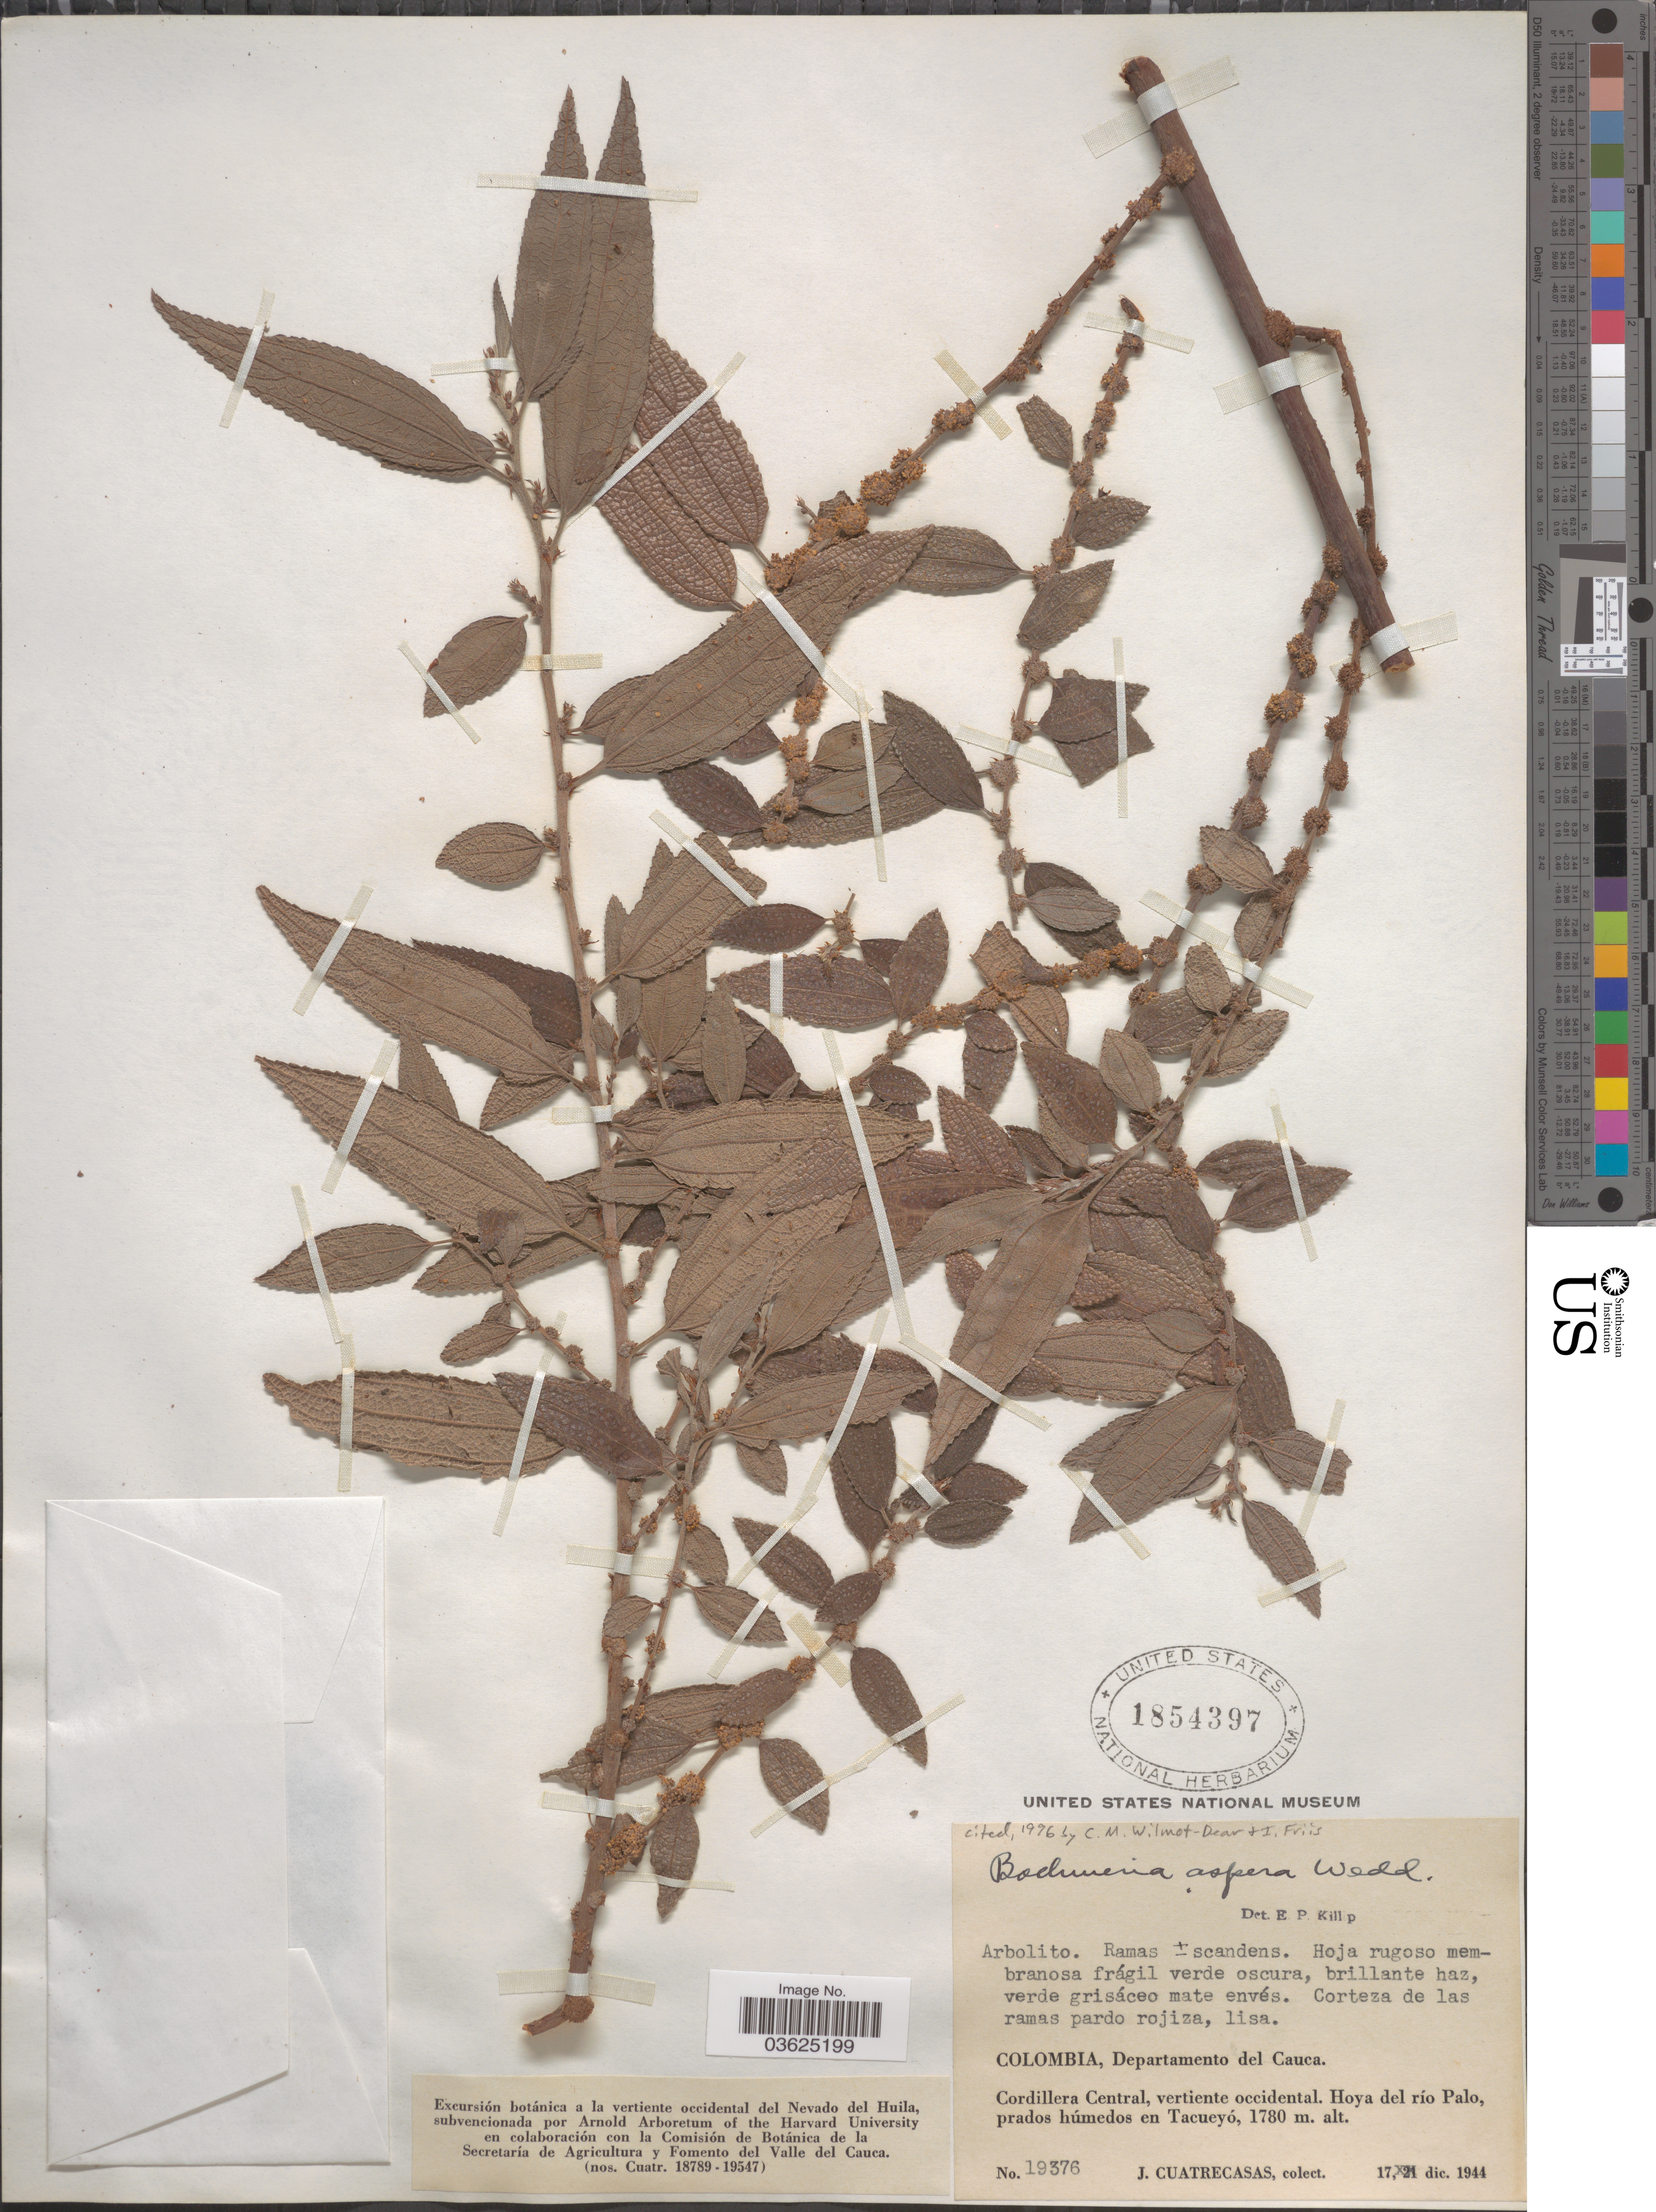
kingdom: Plantae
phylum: Tracheophyta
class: Magnoliopsida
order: Rosales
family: Urticaceae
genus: Boehmeria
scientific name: Boehmeria aspera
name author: Wedd.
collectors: J. Cuatrecasas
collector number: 19376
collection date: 1944-12-17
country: Colombia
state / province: Cauca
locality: Departamento del Cauca. Cordillera Central, vertiente occidental. Hoya del río Palo, prados húmedos en Tacueyó.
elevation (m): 1780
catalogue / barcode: US 1854397